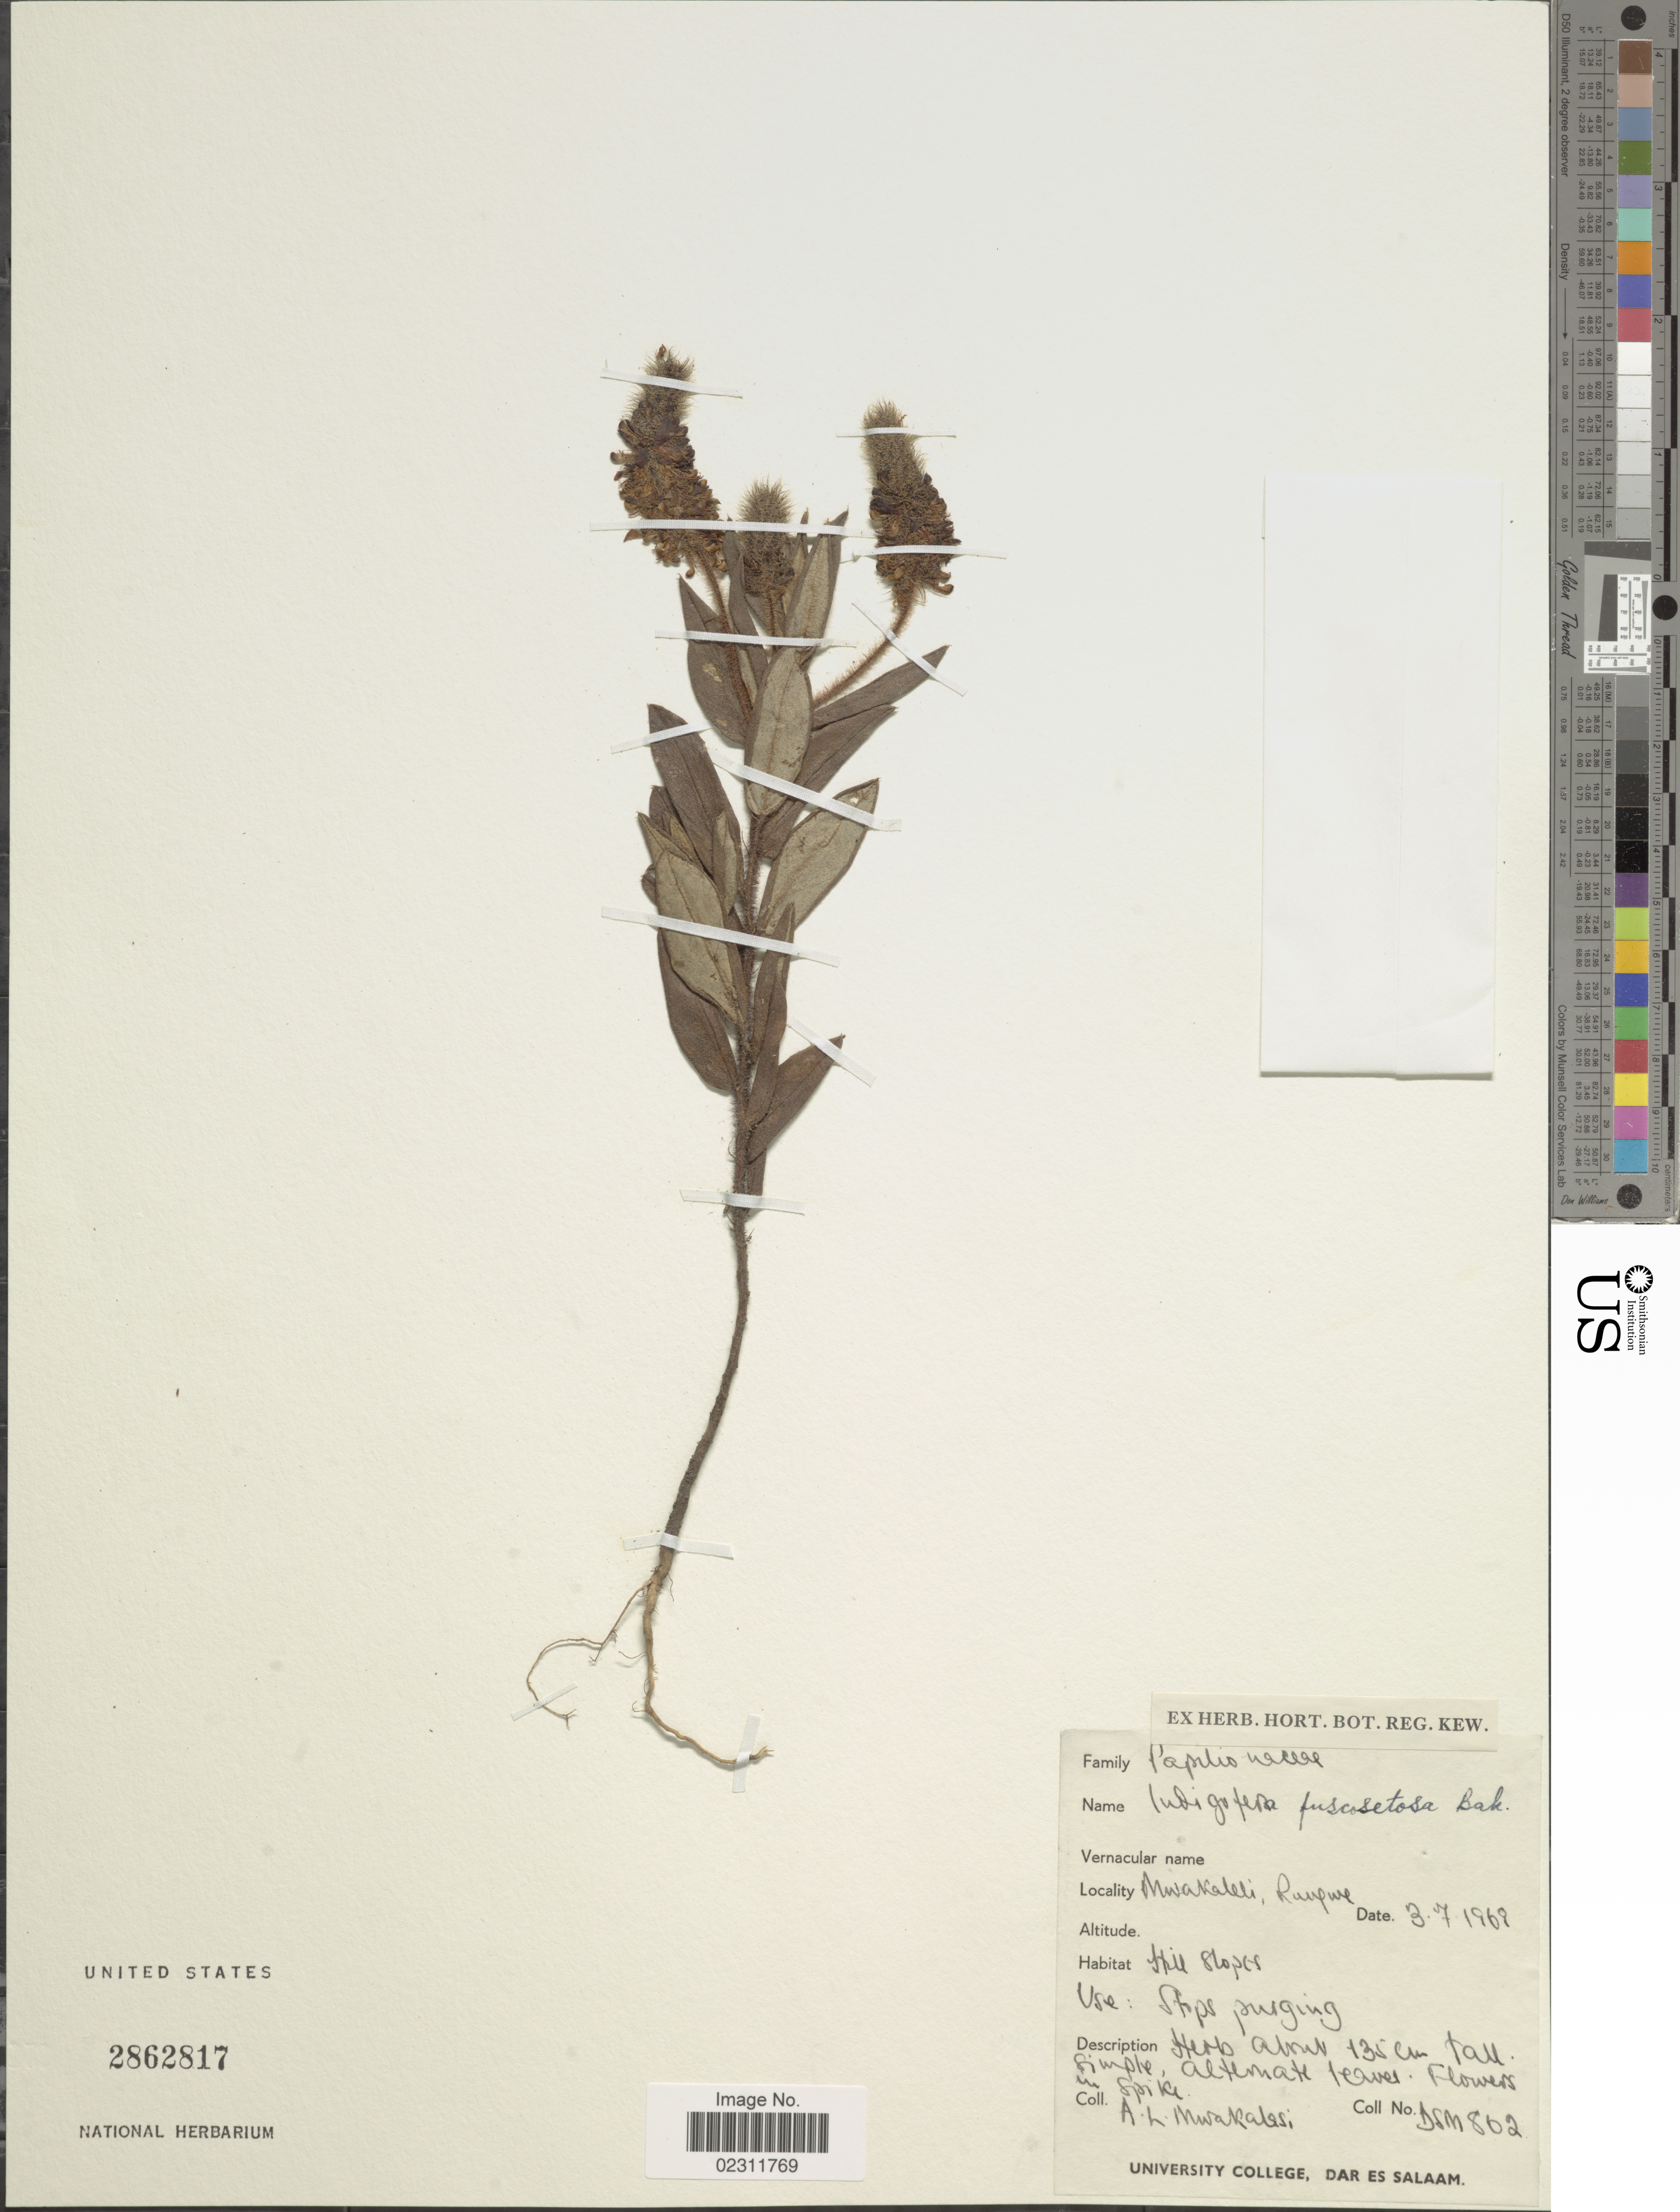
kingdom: Plantae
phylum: Tracheophyta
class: Magnoliopsida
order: Fabales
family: Fabaceae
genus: Indigofera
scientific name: Indigofera fuscosetosa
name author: Baker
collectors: A. Mwakalasi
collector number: DSM802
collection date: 1968-07-03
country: Tanzania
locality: Mwakaleli, Rungwe.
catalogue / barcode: US 2862817